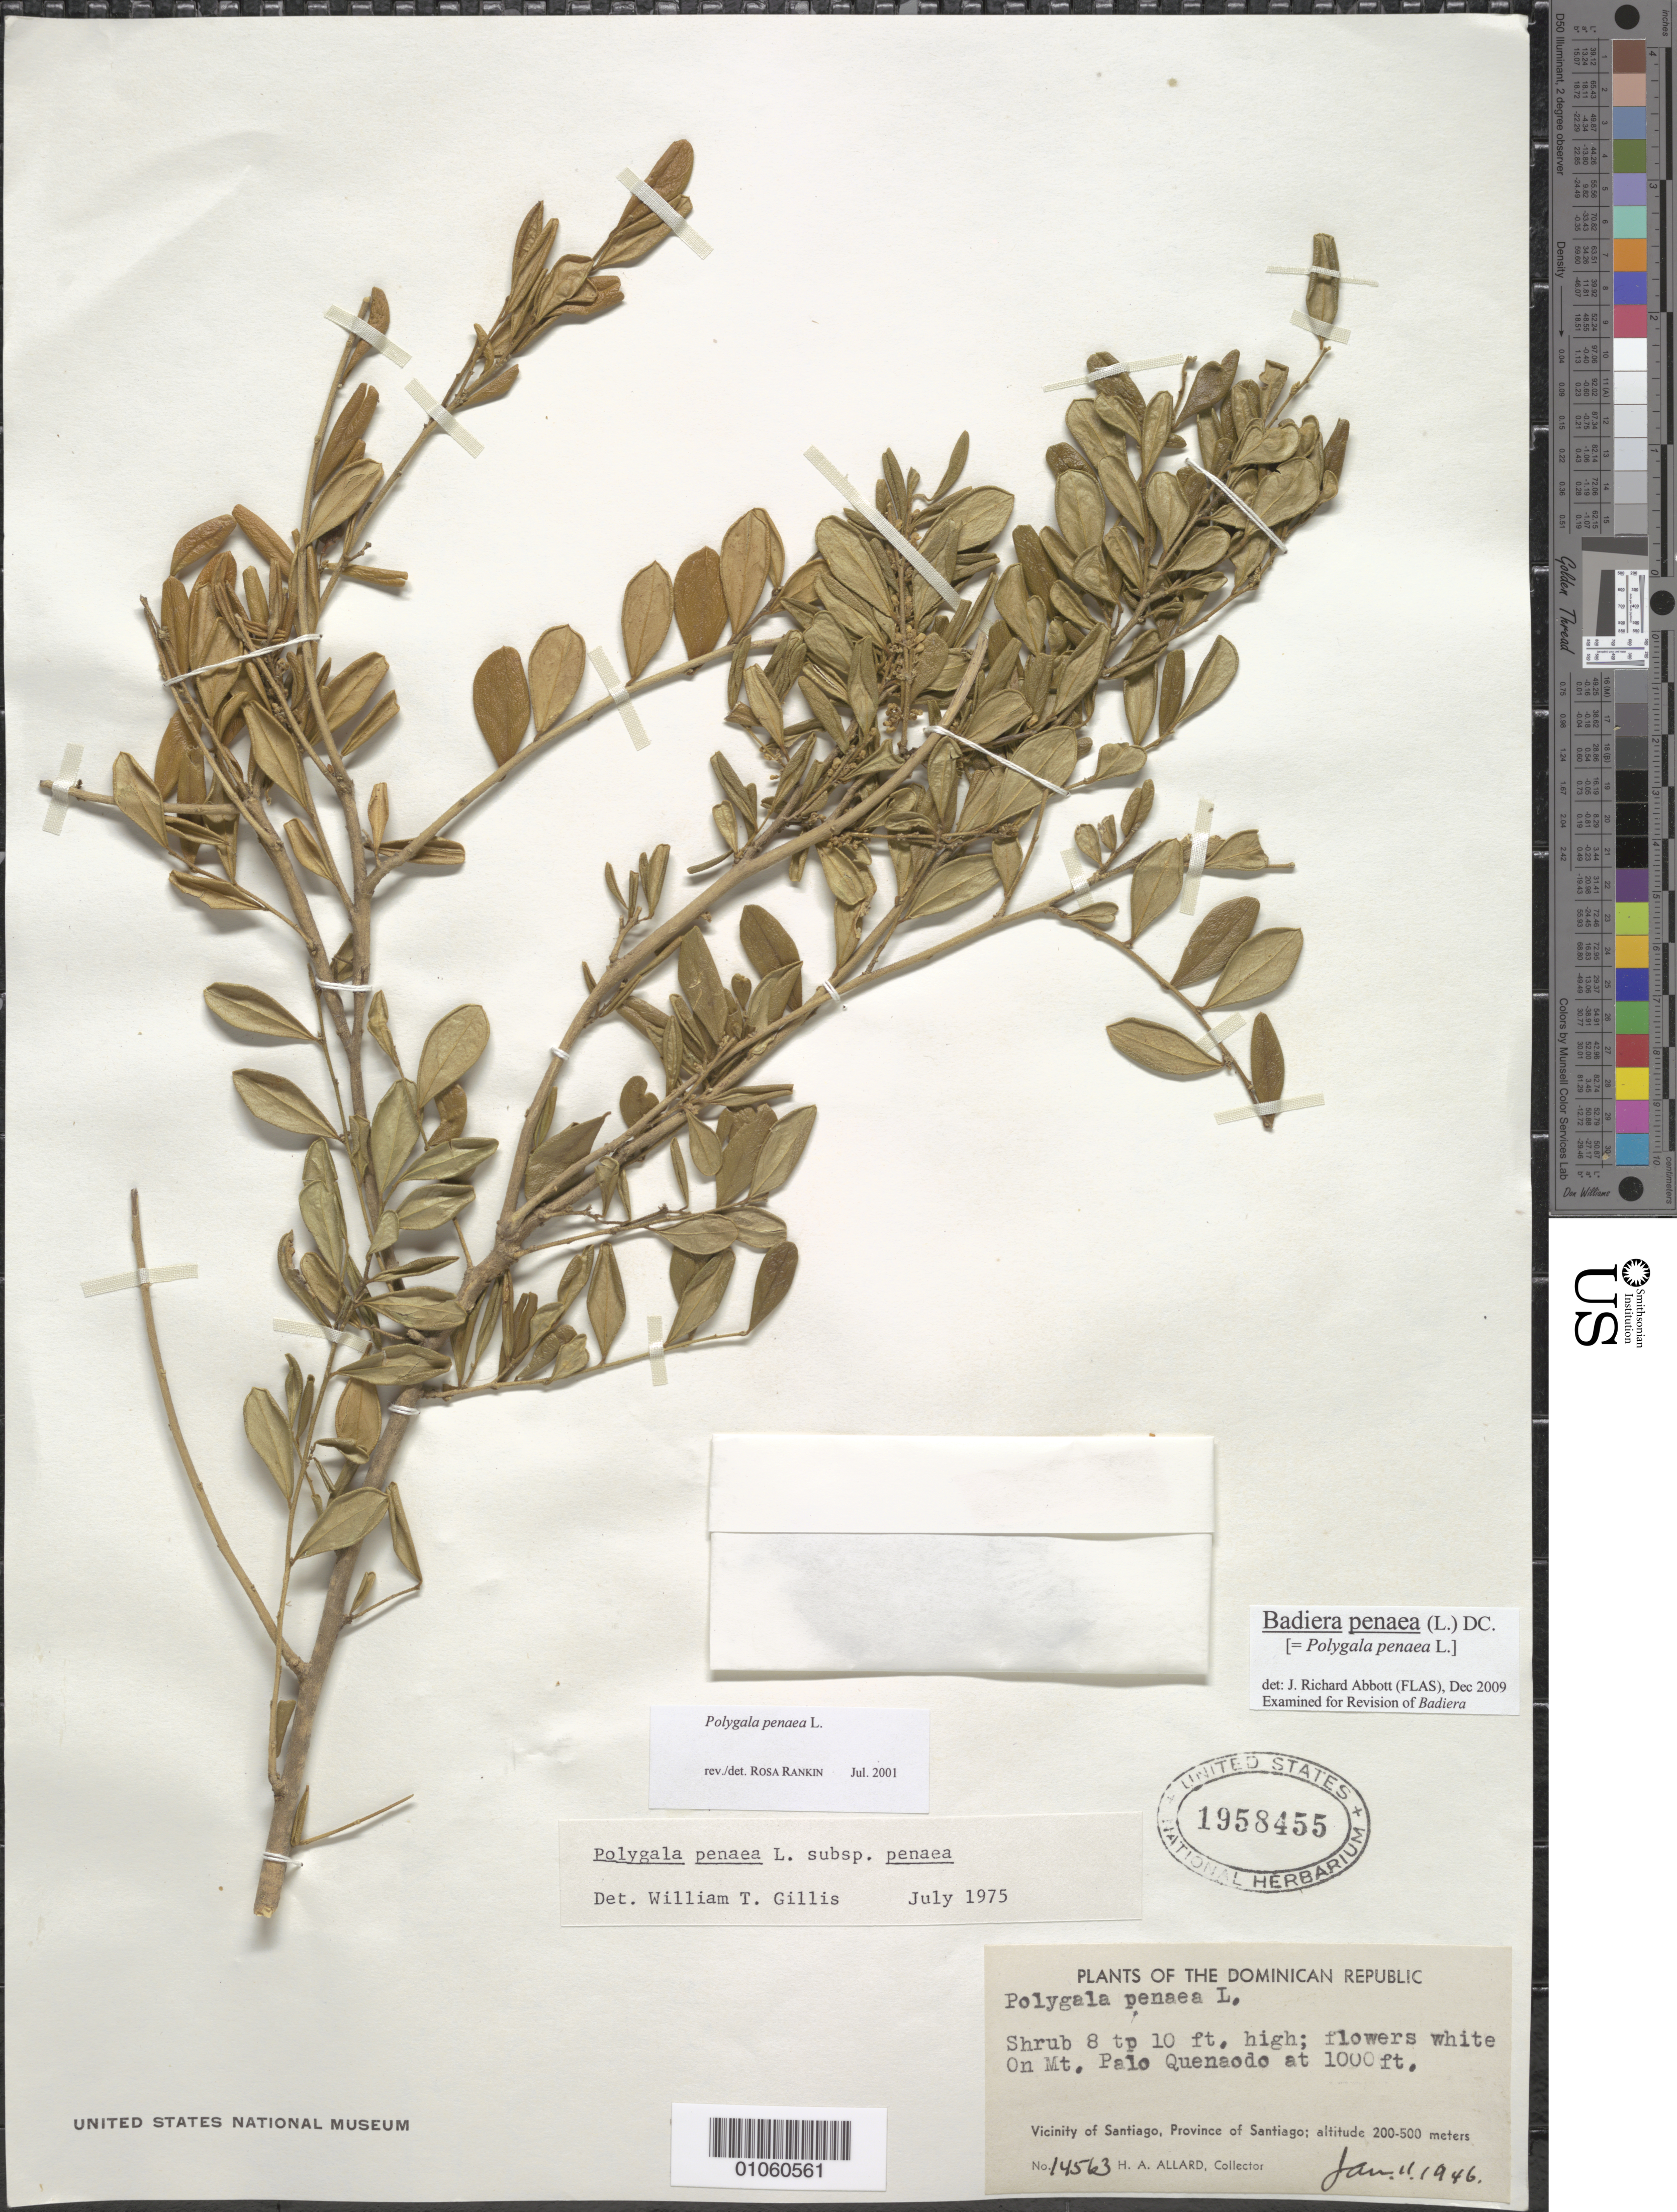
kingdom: Plantae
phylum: Tracheophyta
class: Magnoliopsida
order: Fabales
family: Polygalaceae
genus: Badiera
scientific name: Badiera penaea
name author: (L.) DC.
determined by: Abbott, J. R., (FLAS)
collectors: H. A. Allard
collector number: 14563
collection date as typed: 11 Jan 1946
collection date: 1946-01-11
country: Dominican Republic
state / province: Santiago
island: Hispaniola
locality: Santiago vicinity; on Mt. palo Quenaodo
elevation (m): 305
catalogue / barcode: US 1958455